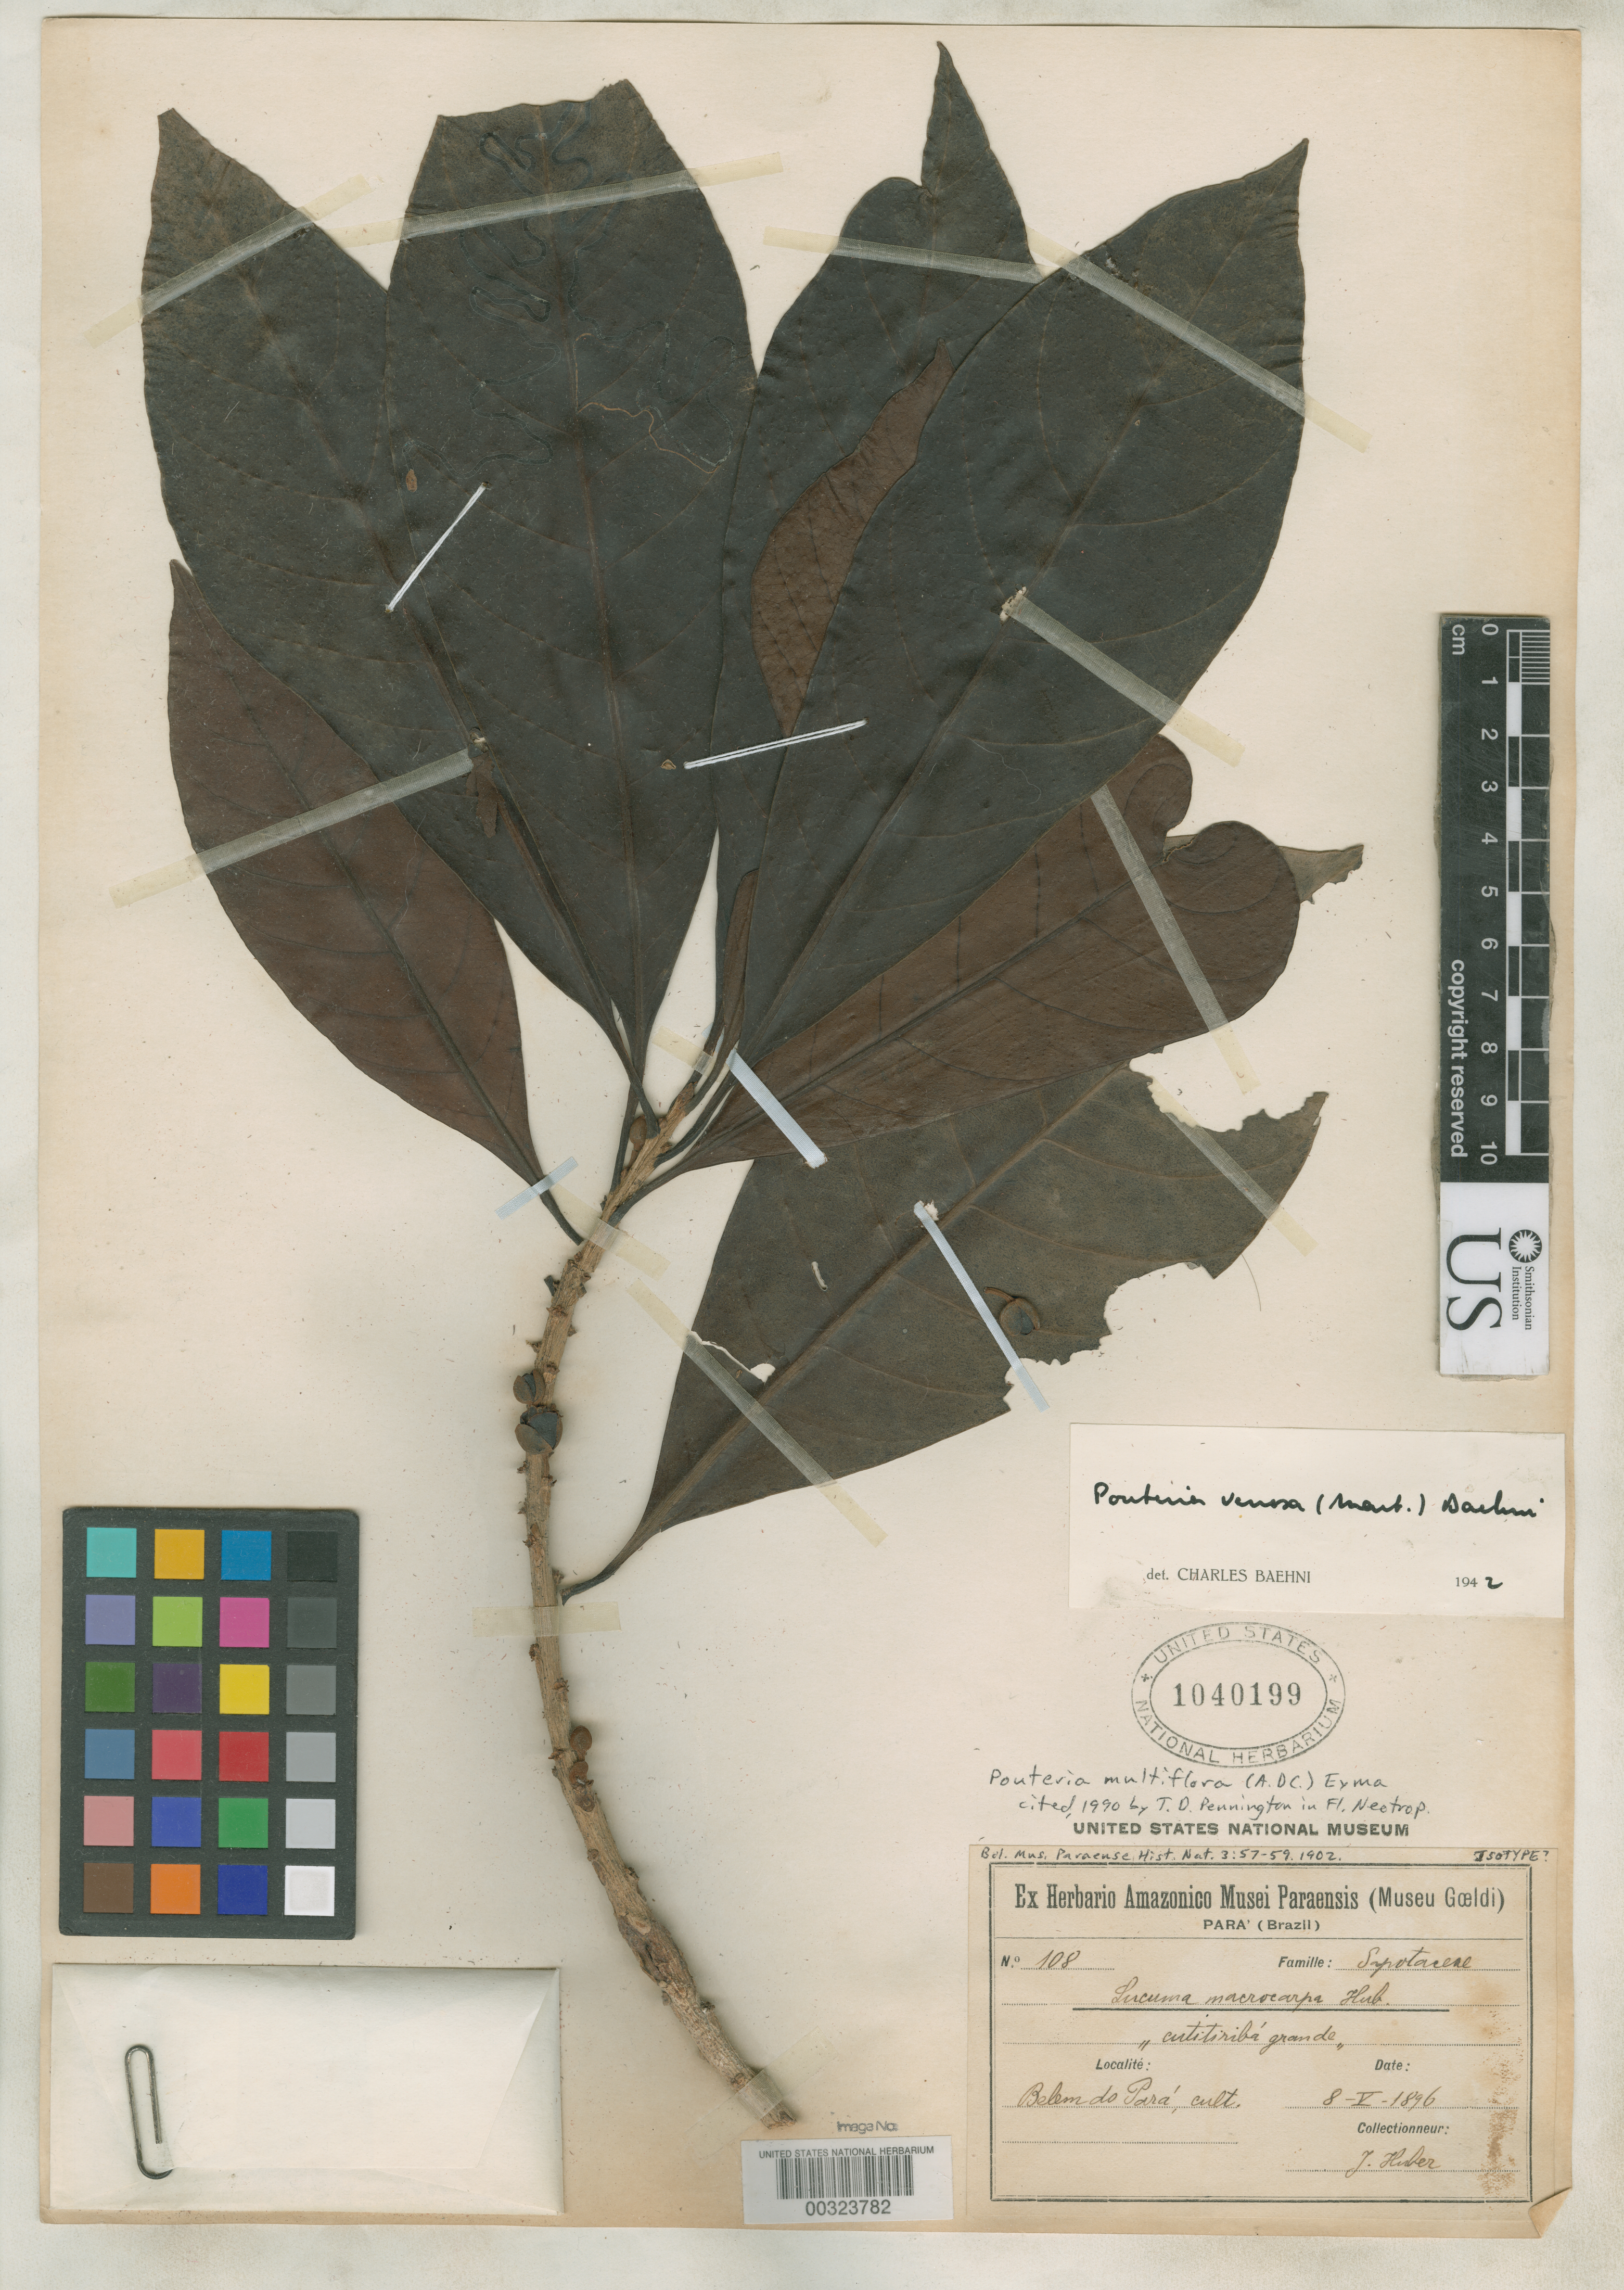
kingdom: Plantae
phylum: Tracheophyta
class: Magnoliopsida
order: Ericales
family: Sapotaceae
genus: Lucuma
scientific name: Lucuma macrocarpa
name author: Huber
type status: Possible Isotype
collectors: J. Huber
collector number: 108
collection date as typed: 08 May 1896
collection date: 1896-05-08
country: Brazil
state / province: Pará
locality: Belem do Para.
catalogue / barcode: US 1040199